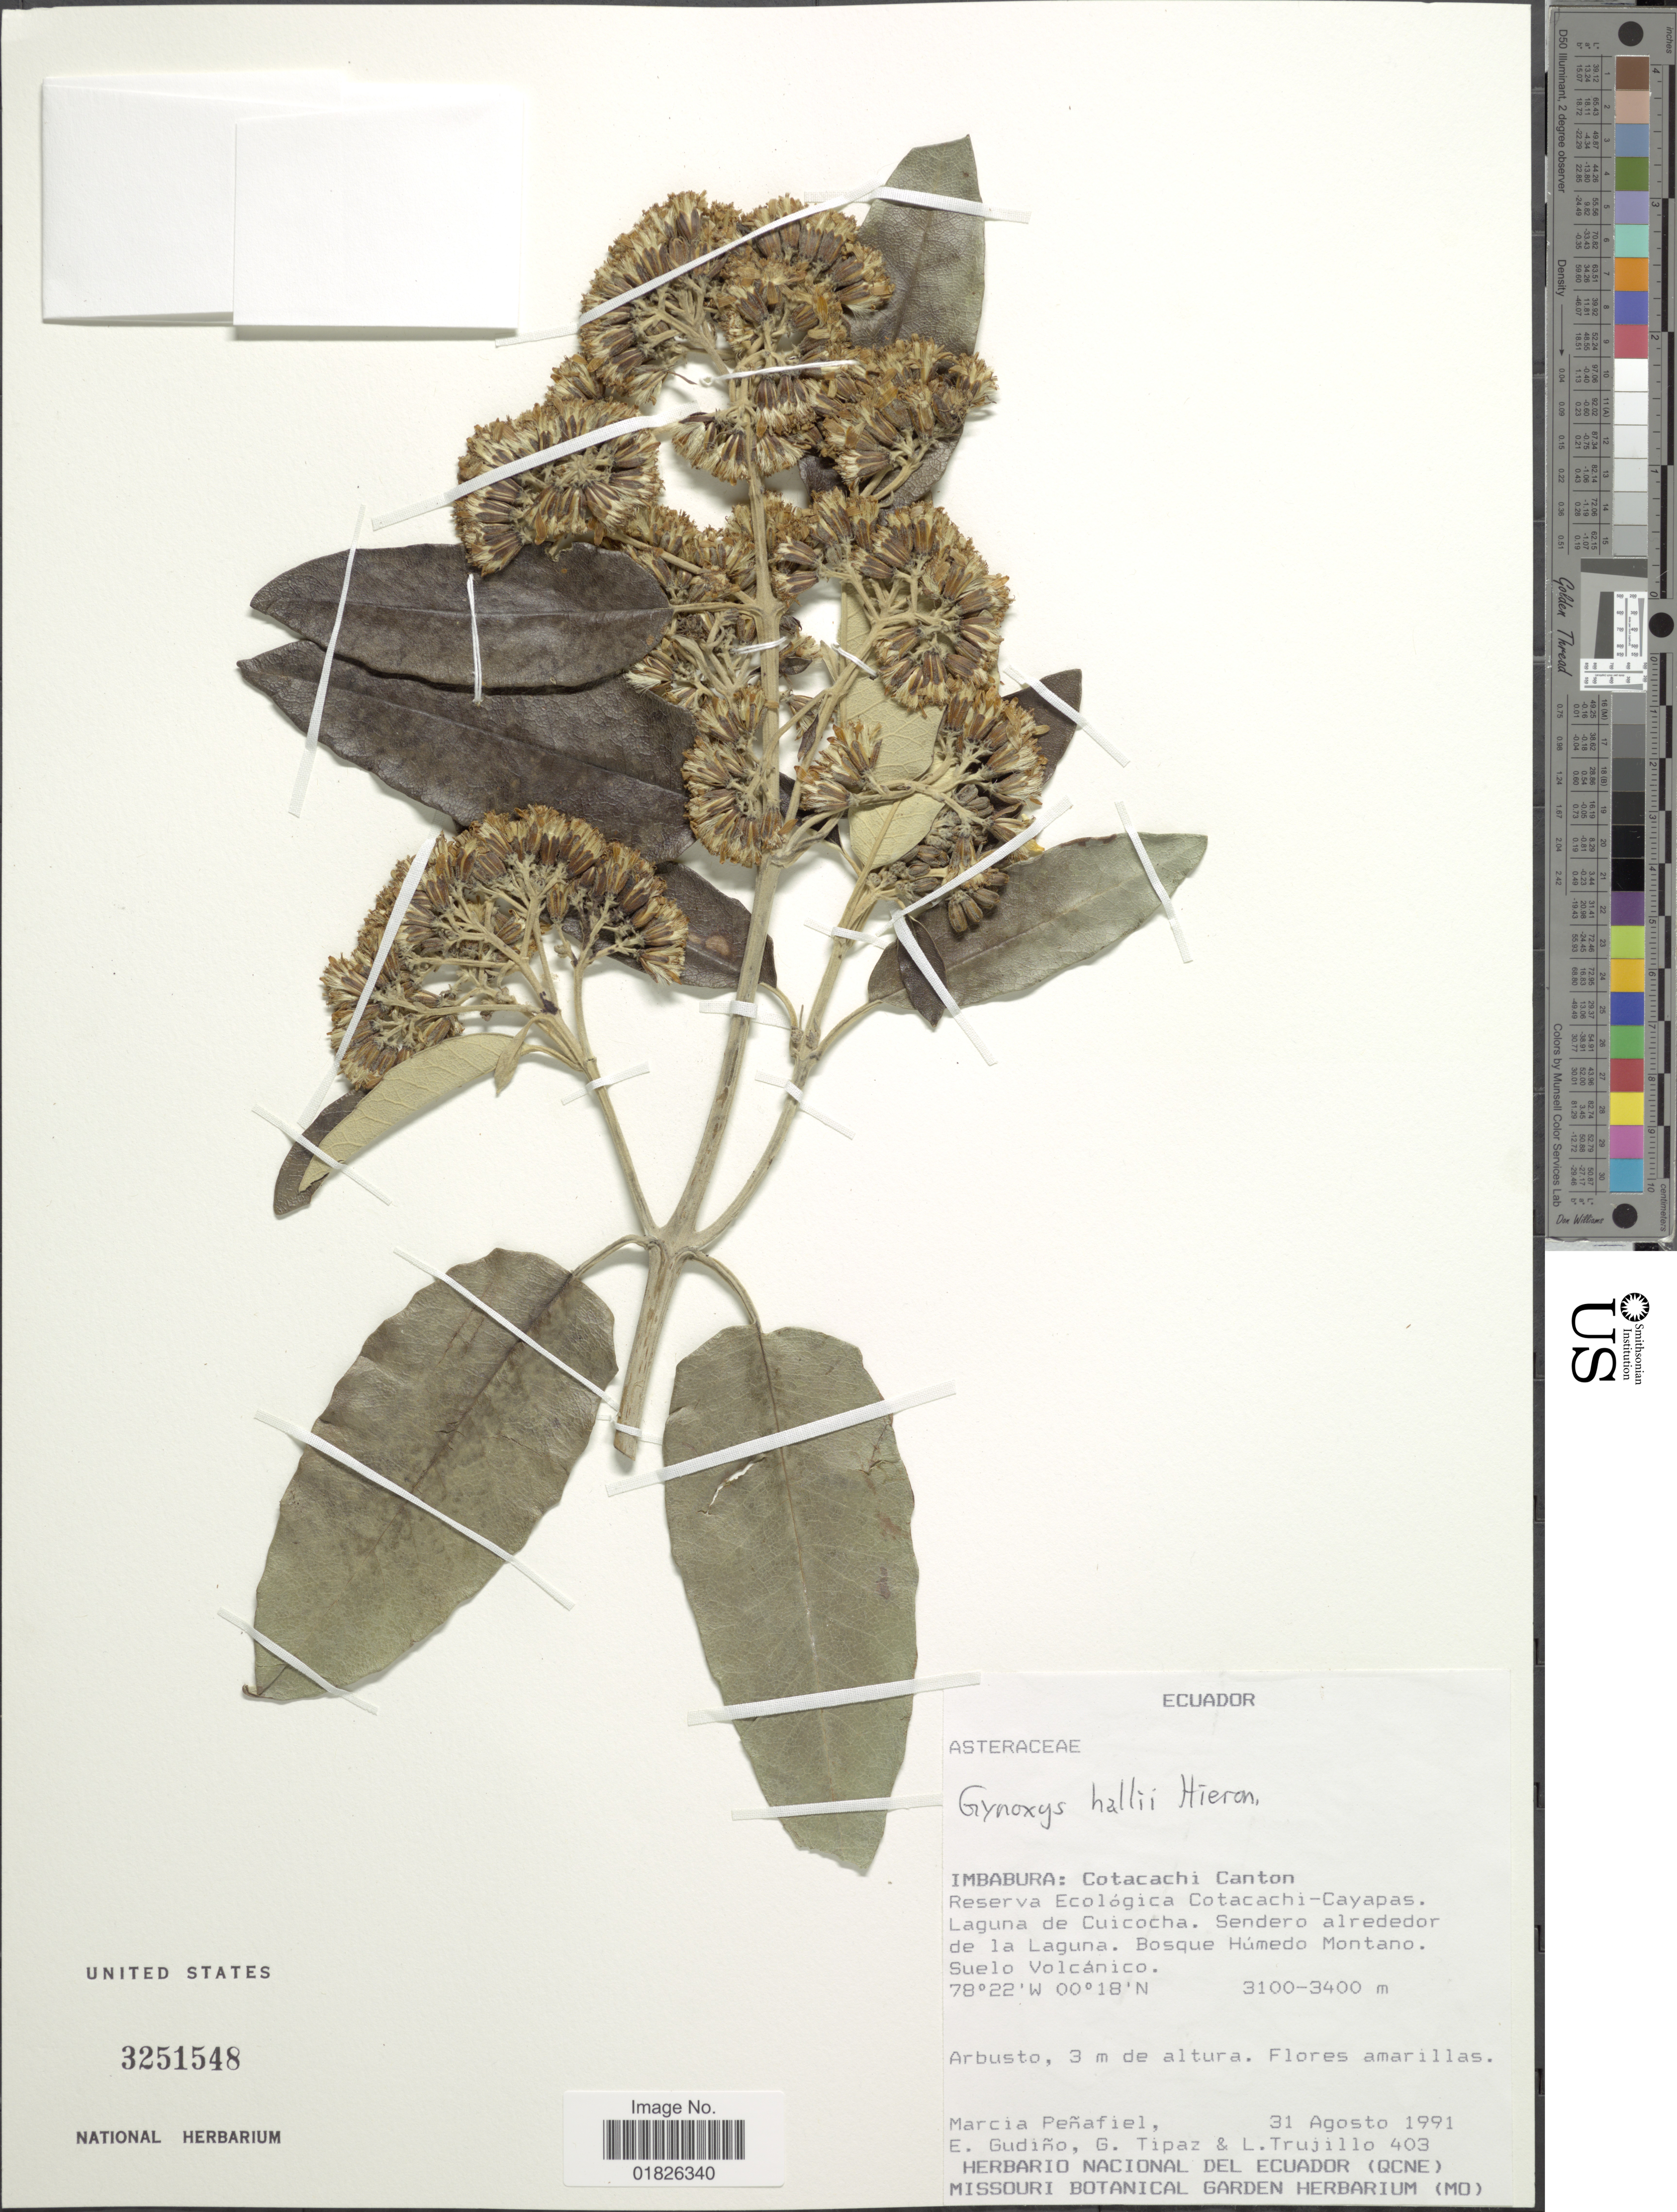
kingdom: Plantae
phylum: Tracheophyta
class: Magnoliopsida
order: Asterales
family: Asteraceae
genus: Gynoxys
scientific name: Gynoxys hallii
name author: Cass.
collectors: M. Penafiel, E. Gudiño, G. Tipaz & L. Trujillo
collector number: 403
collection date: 1991-08-31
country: Ecuador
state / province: Imbabura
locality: Cotacachi Canton, Reserva Ecologica Cotacachi-Cayapas, Laguna de Cuicocha, sendero alrededor de la Laguna.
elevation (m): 3100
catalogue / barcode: US 3251548